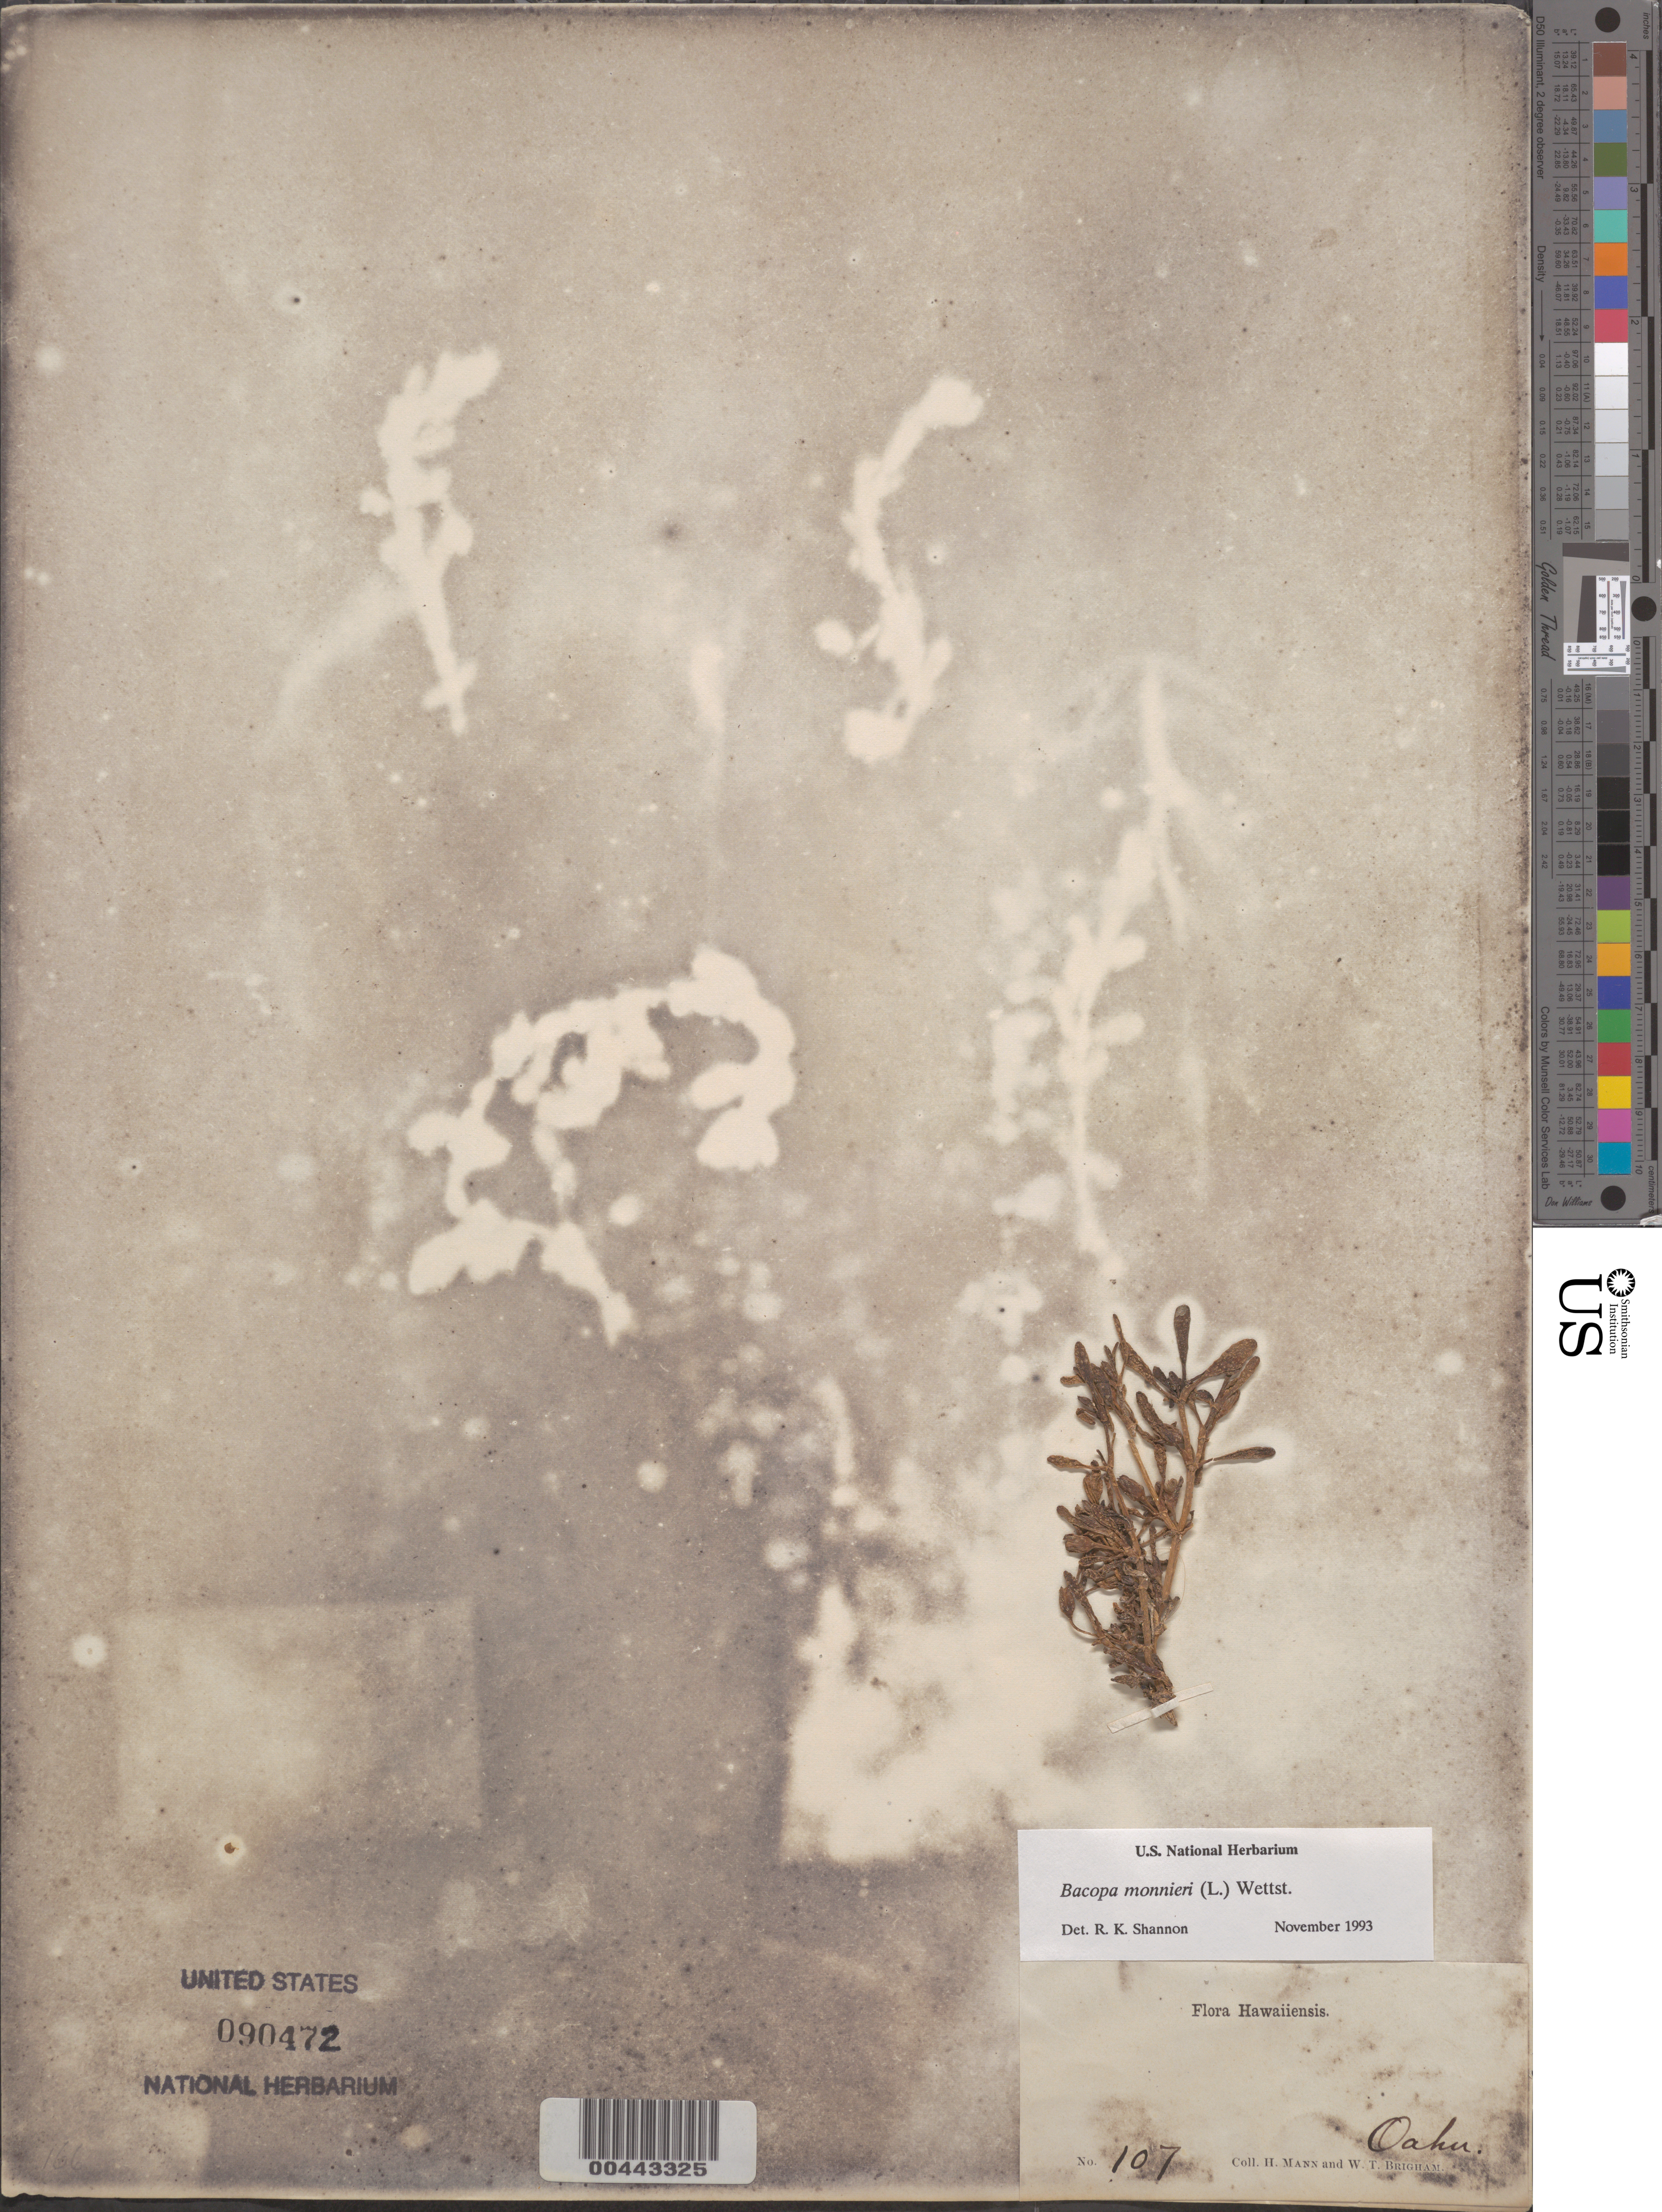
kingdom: Plantae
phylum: Tracheophyta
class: Magnoliopsida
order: Lamiales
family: Plantaginaceae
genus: Bacopa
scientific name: Bacopa monnieri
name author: (L.) Wettst.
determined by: Shannon, R. K., (UNITED STATES)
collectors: H. Mann & W. T. Brigham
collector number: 107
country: United States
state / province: Hawaii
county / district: Honolulu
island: Oahu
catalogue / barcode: US 90471